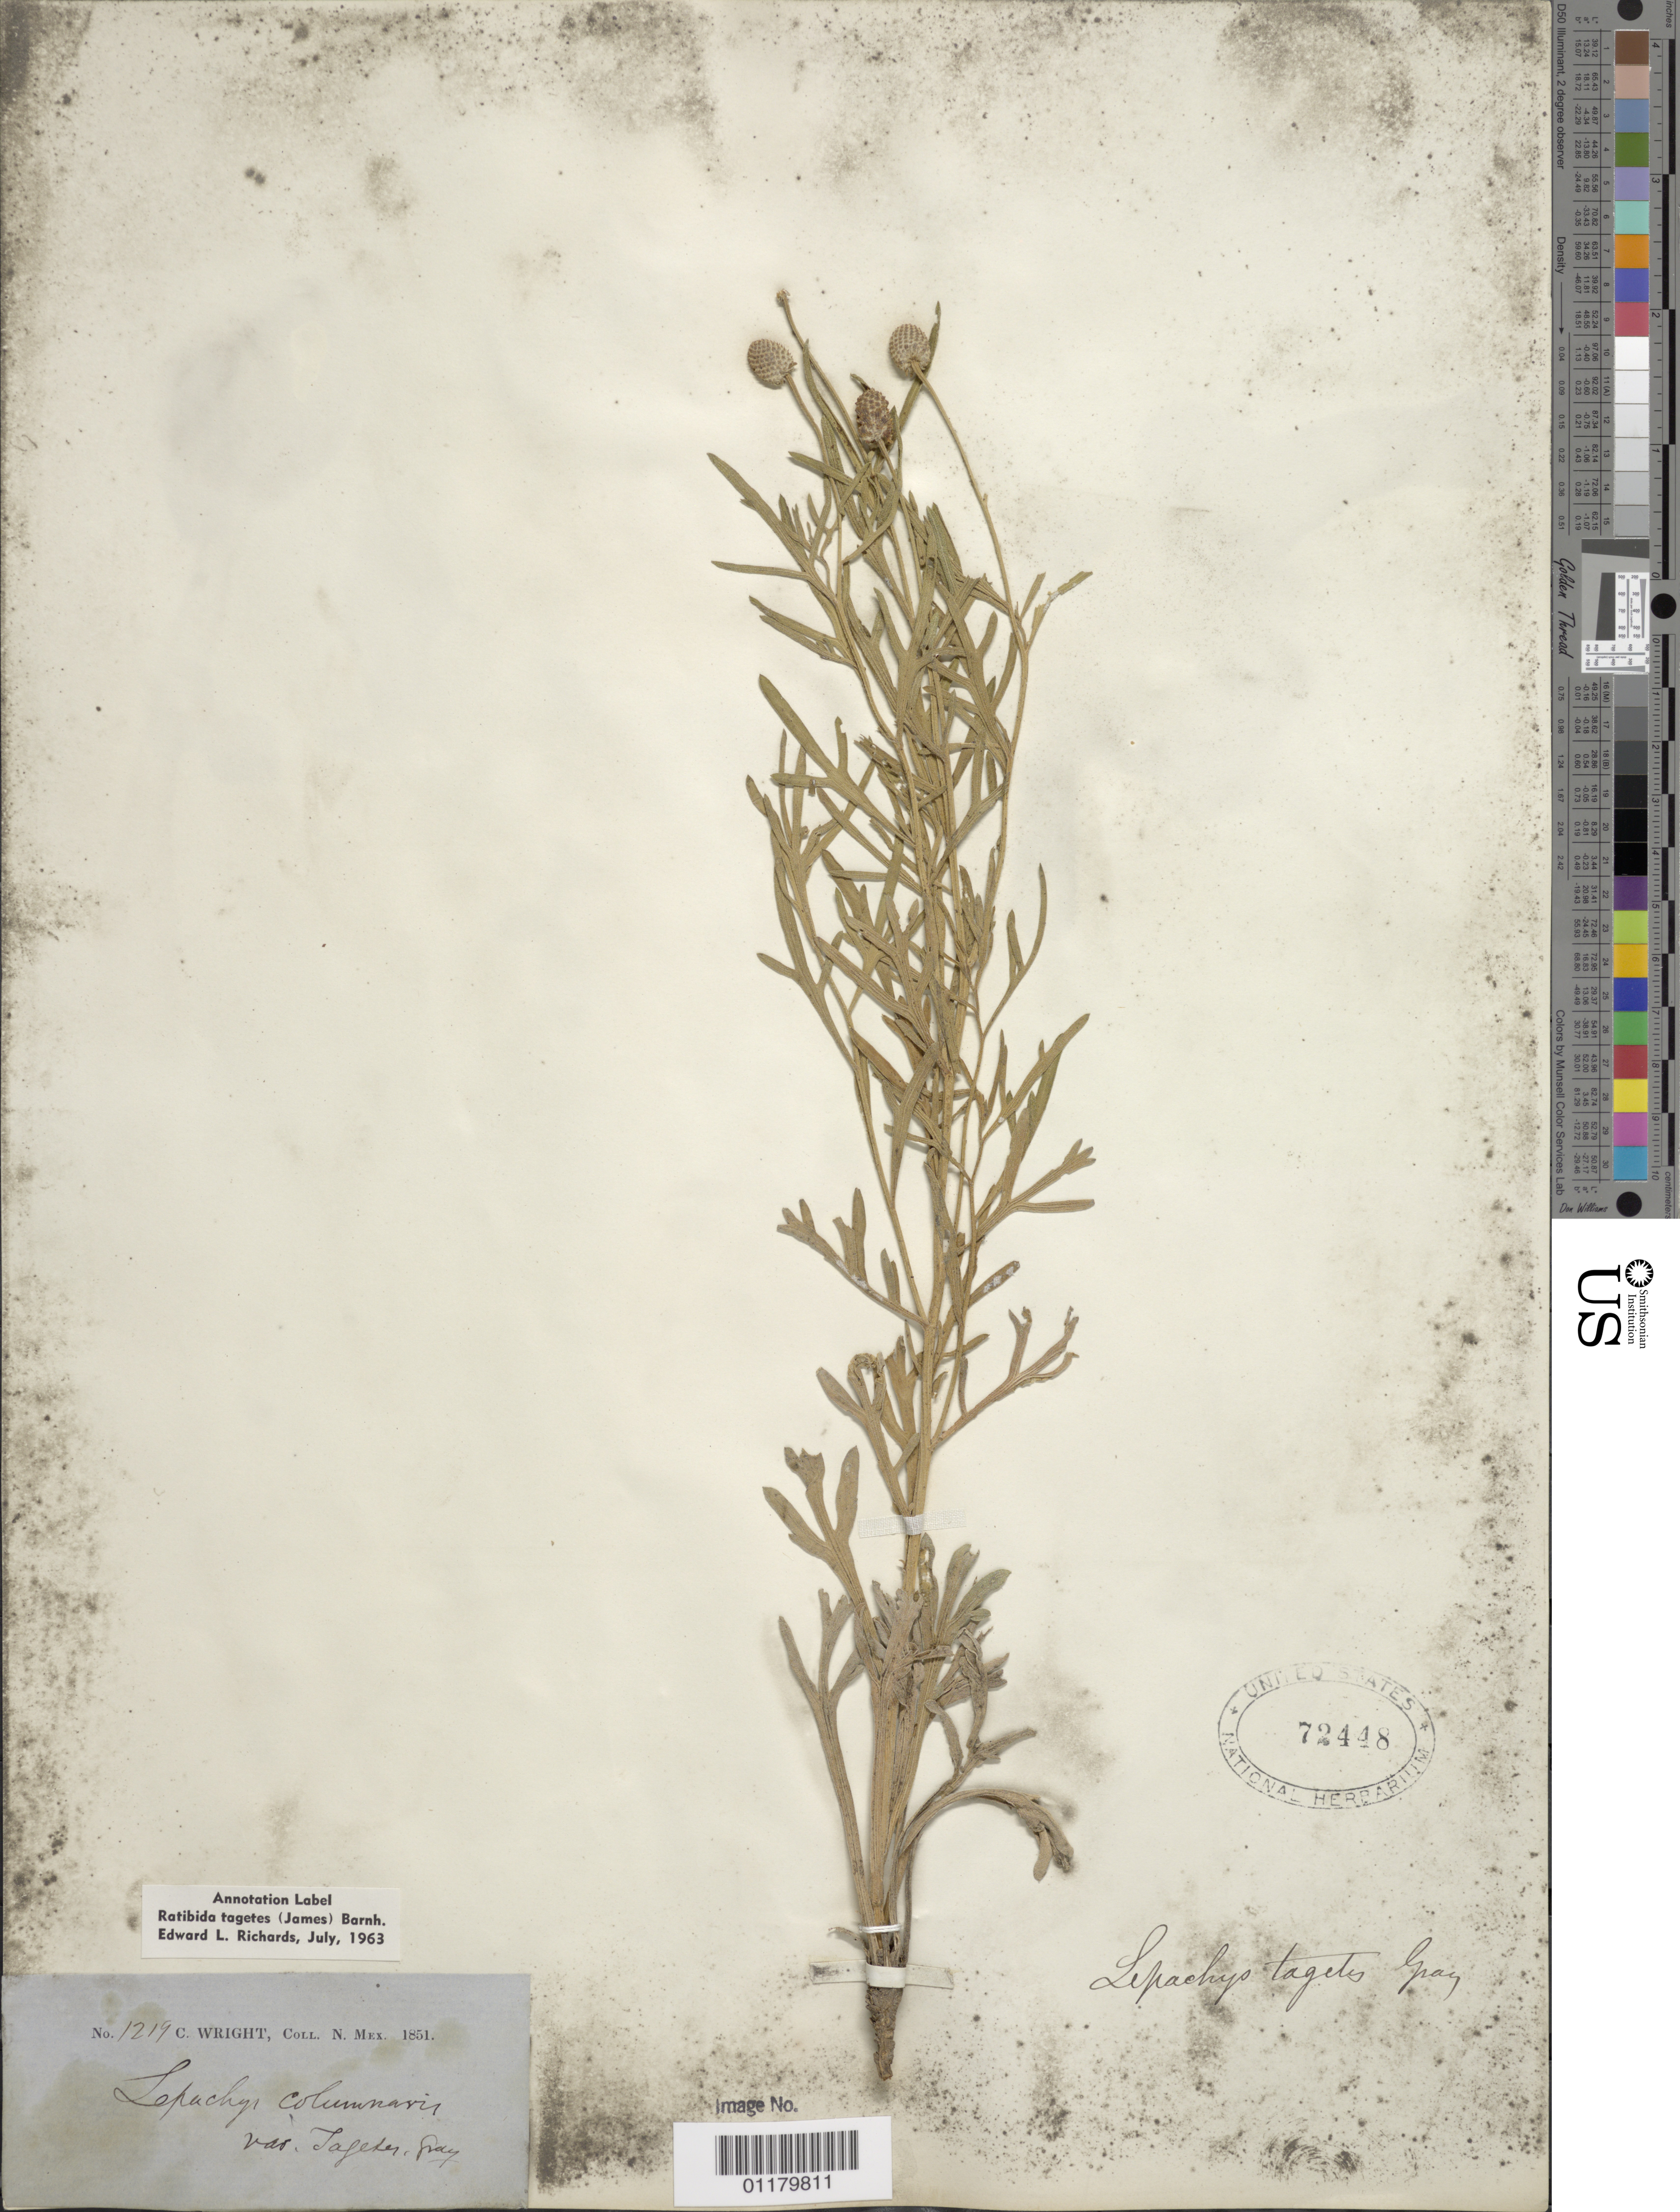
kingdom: Plantae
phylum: Tracheophyta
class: Magnoliopsida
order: Asterales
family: Asteraceae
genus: Ratibida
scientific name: Ratibida tagetes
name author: (James) Barnhart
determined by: Richards, E. L.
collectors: C. Wright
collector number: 1219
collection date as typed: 1851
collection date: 1851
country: United States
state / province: New Mexico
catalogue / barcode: US 72448